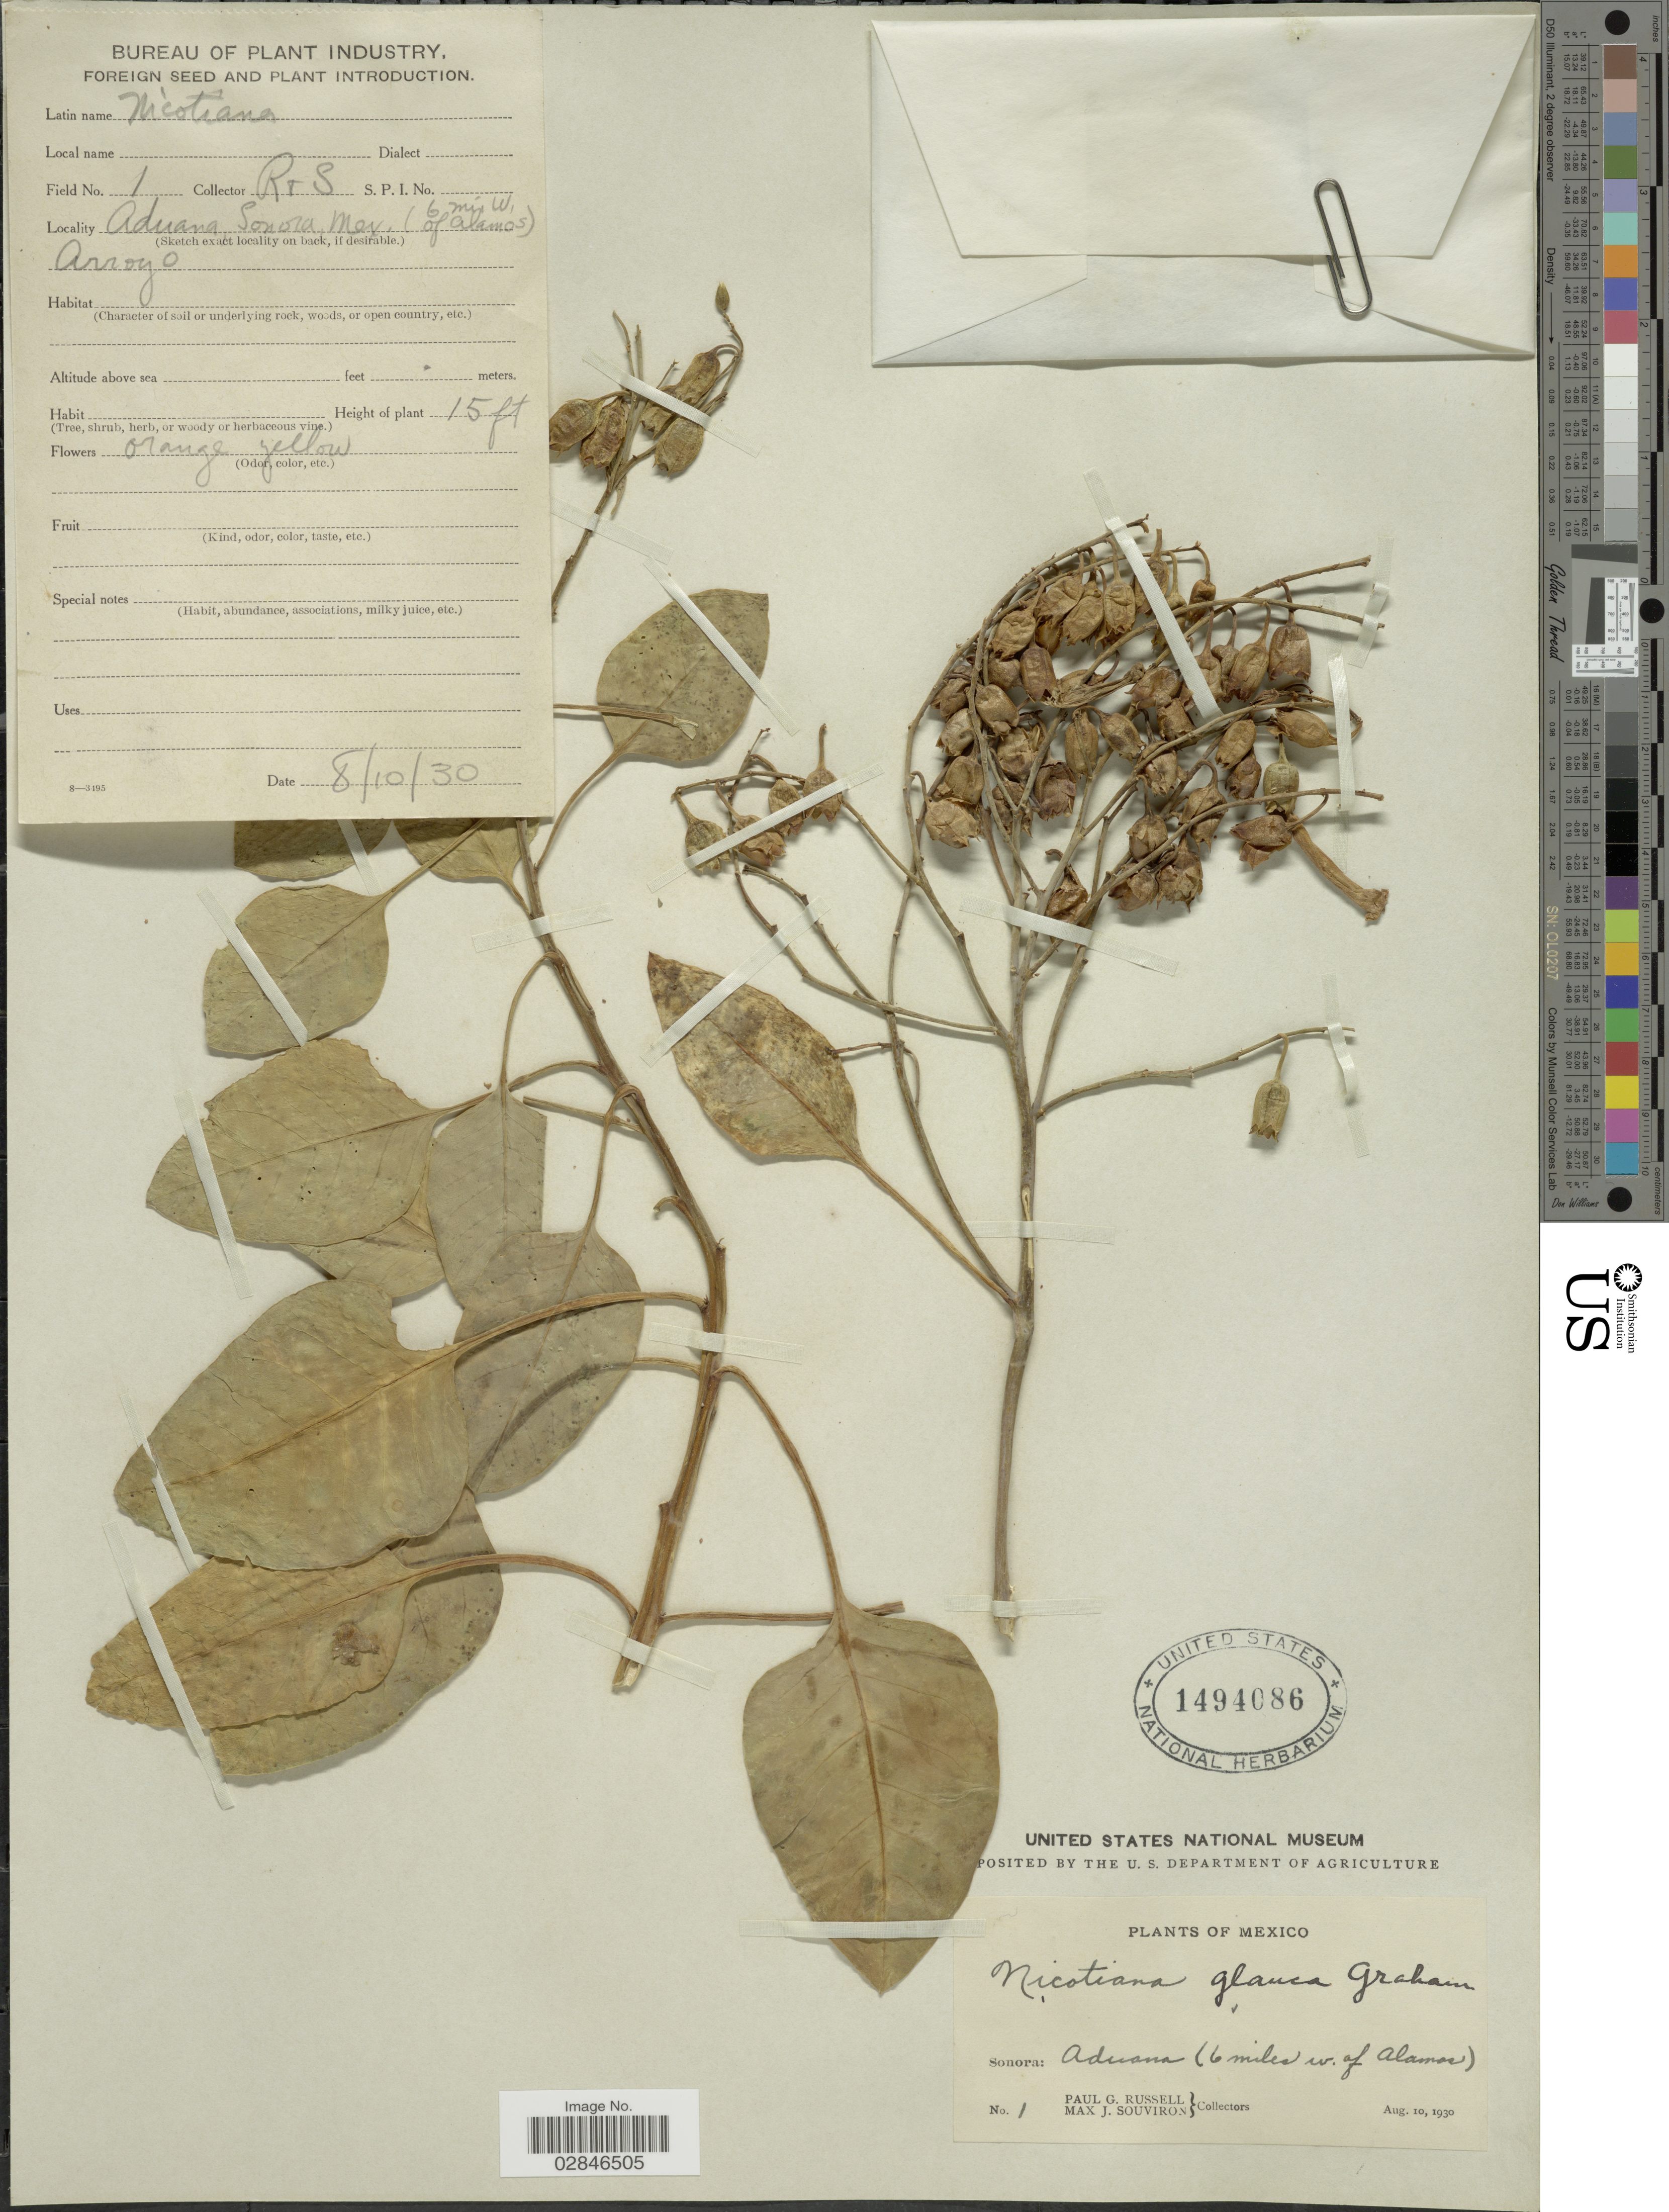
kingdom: Plantae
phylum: Tracheophyta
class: Magnoliopsida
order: Solanales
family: Solanaceae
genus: Nicotiana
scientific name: Nicotiana glauca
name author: Graham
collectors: P. G. Russell & M. J. Souviron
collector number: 1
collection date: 1930-08-10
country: Mexico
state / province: Sonora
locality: Aduana (6 miles w. of Alamos)., Arroyo.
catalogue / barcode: US 1494086